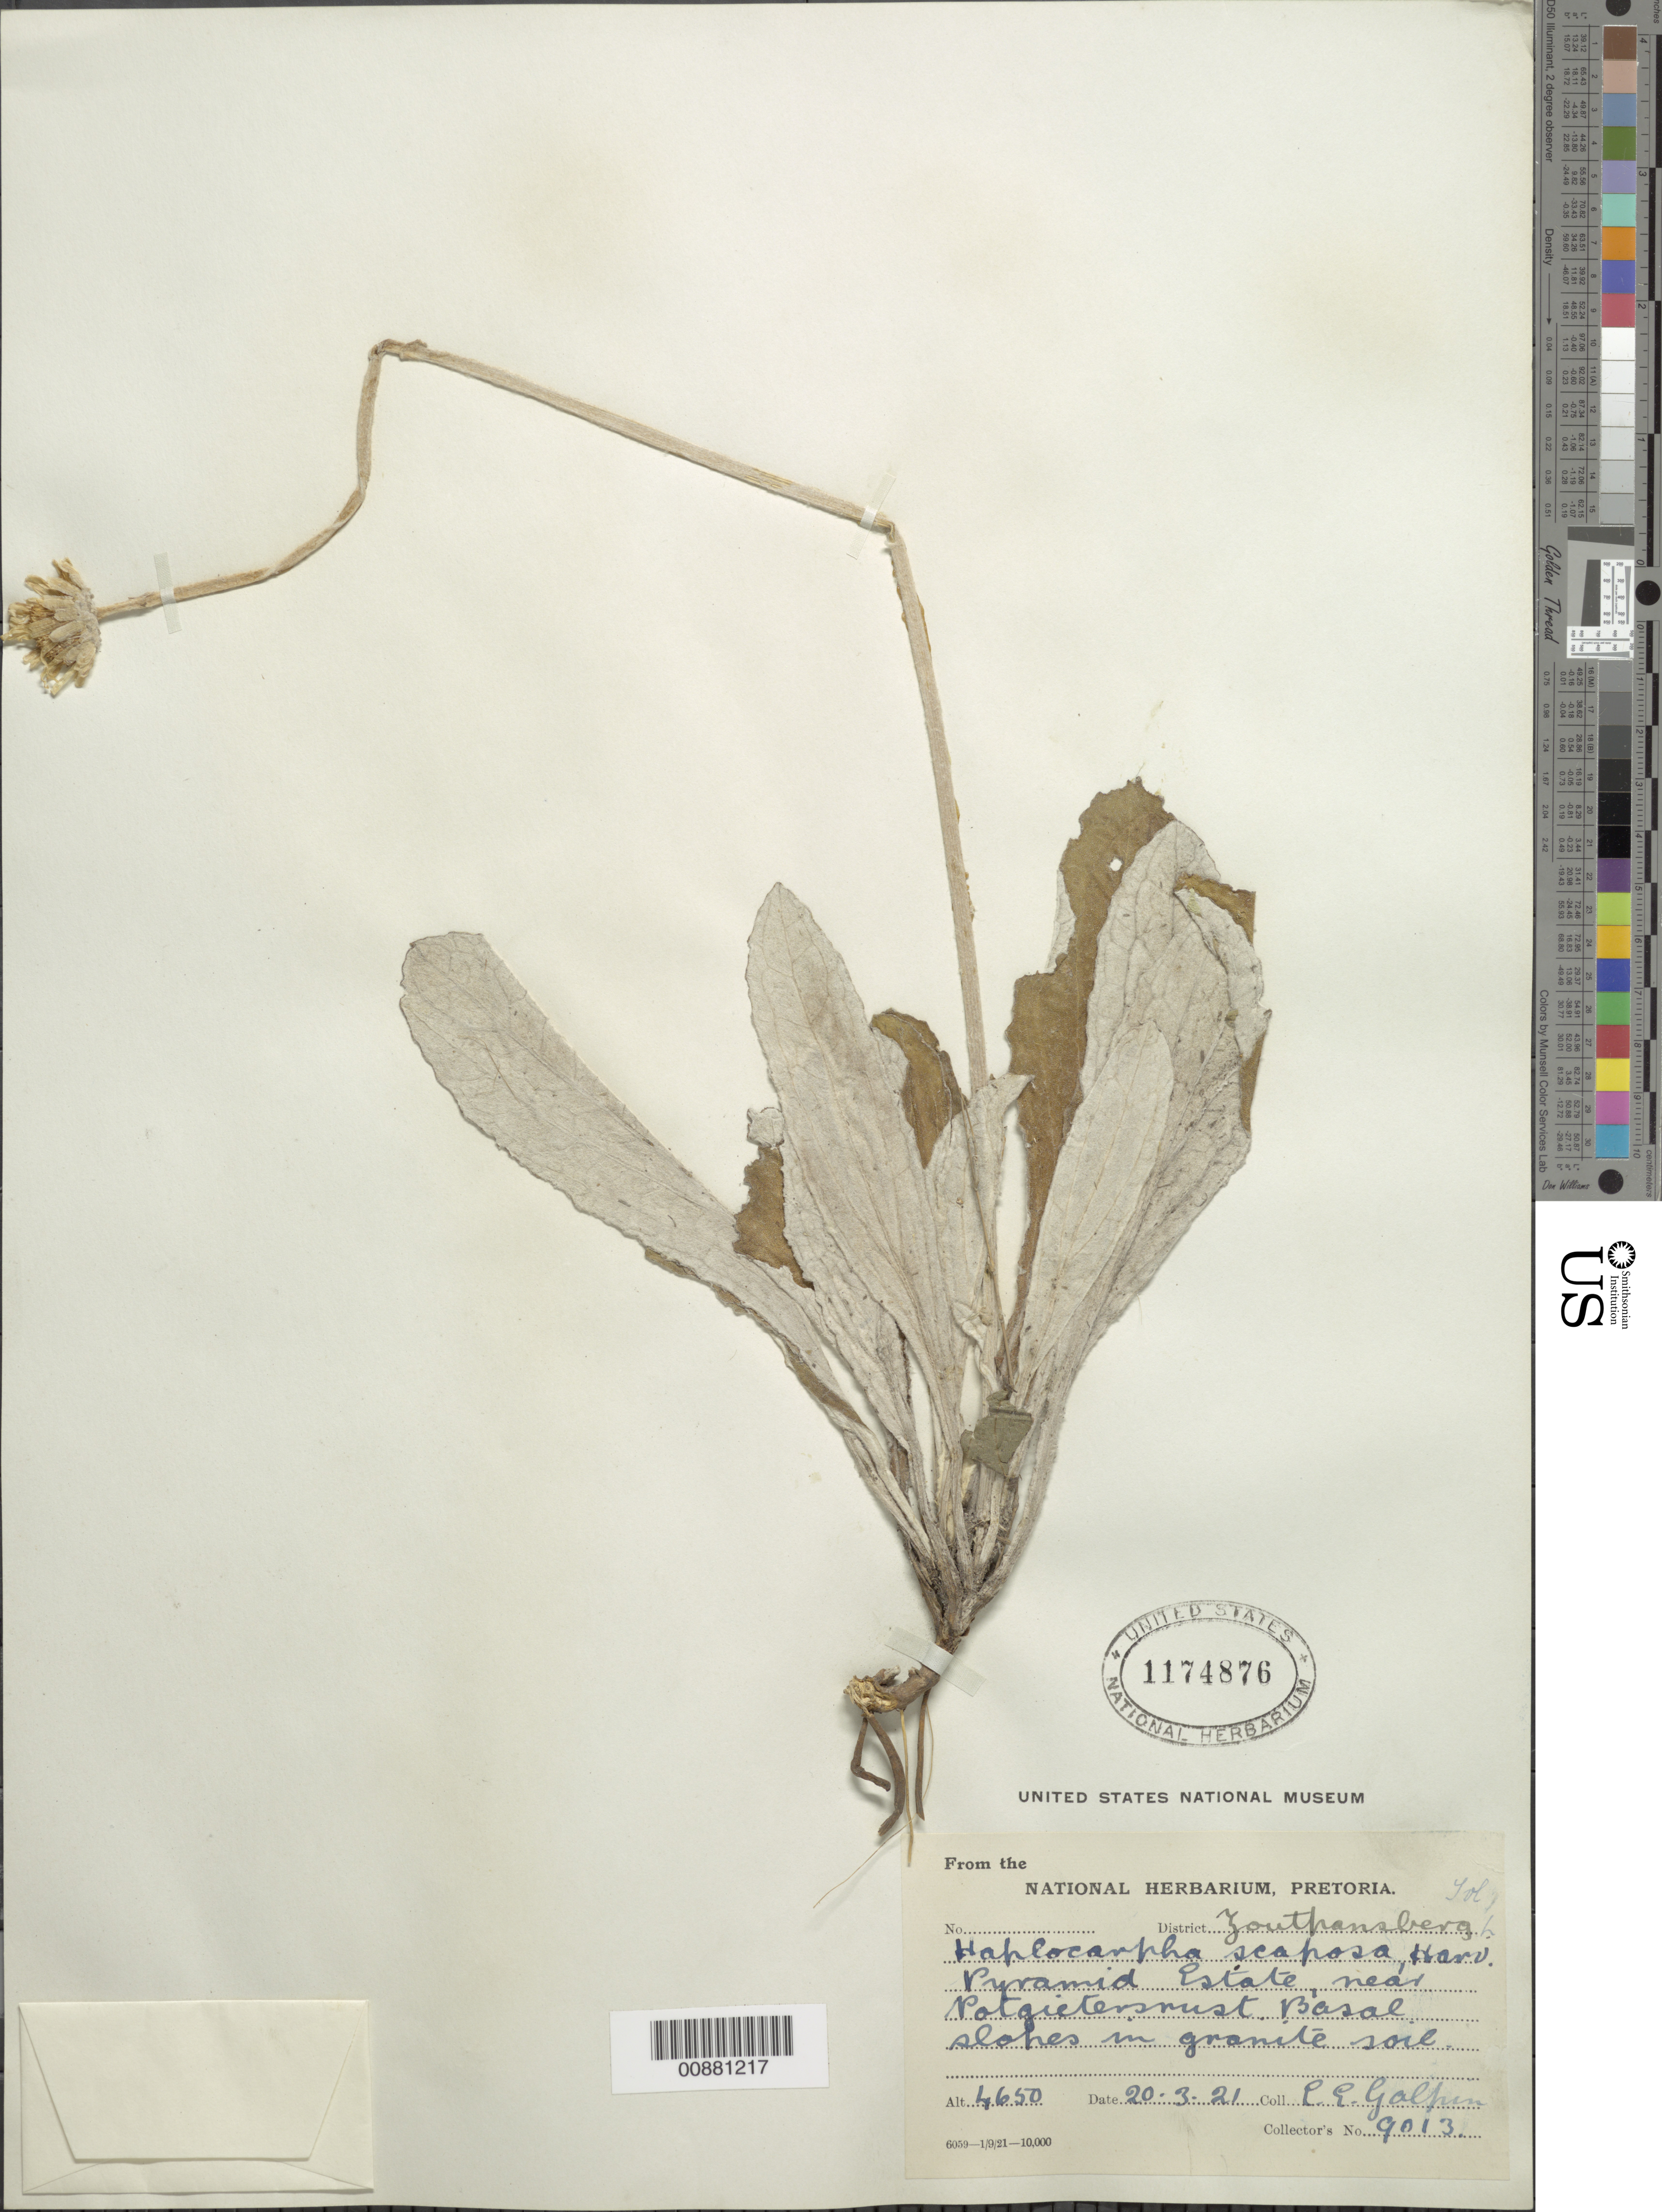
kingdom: Plantae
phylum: Tracheophyta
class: Magnoliopsida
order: Asterales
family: Asteraceae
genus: Haplocarpha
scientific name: Haplocarpha scaposa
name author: Harv.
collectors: E. Galpin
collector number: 9013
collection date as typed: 20 March 1921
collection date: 1921-03-20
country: South Africa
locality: Youthansberg, Pyramid estate near Notgietersmust Basal slopes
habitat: Granite soil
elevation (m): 4650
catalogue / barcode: US 1174876